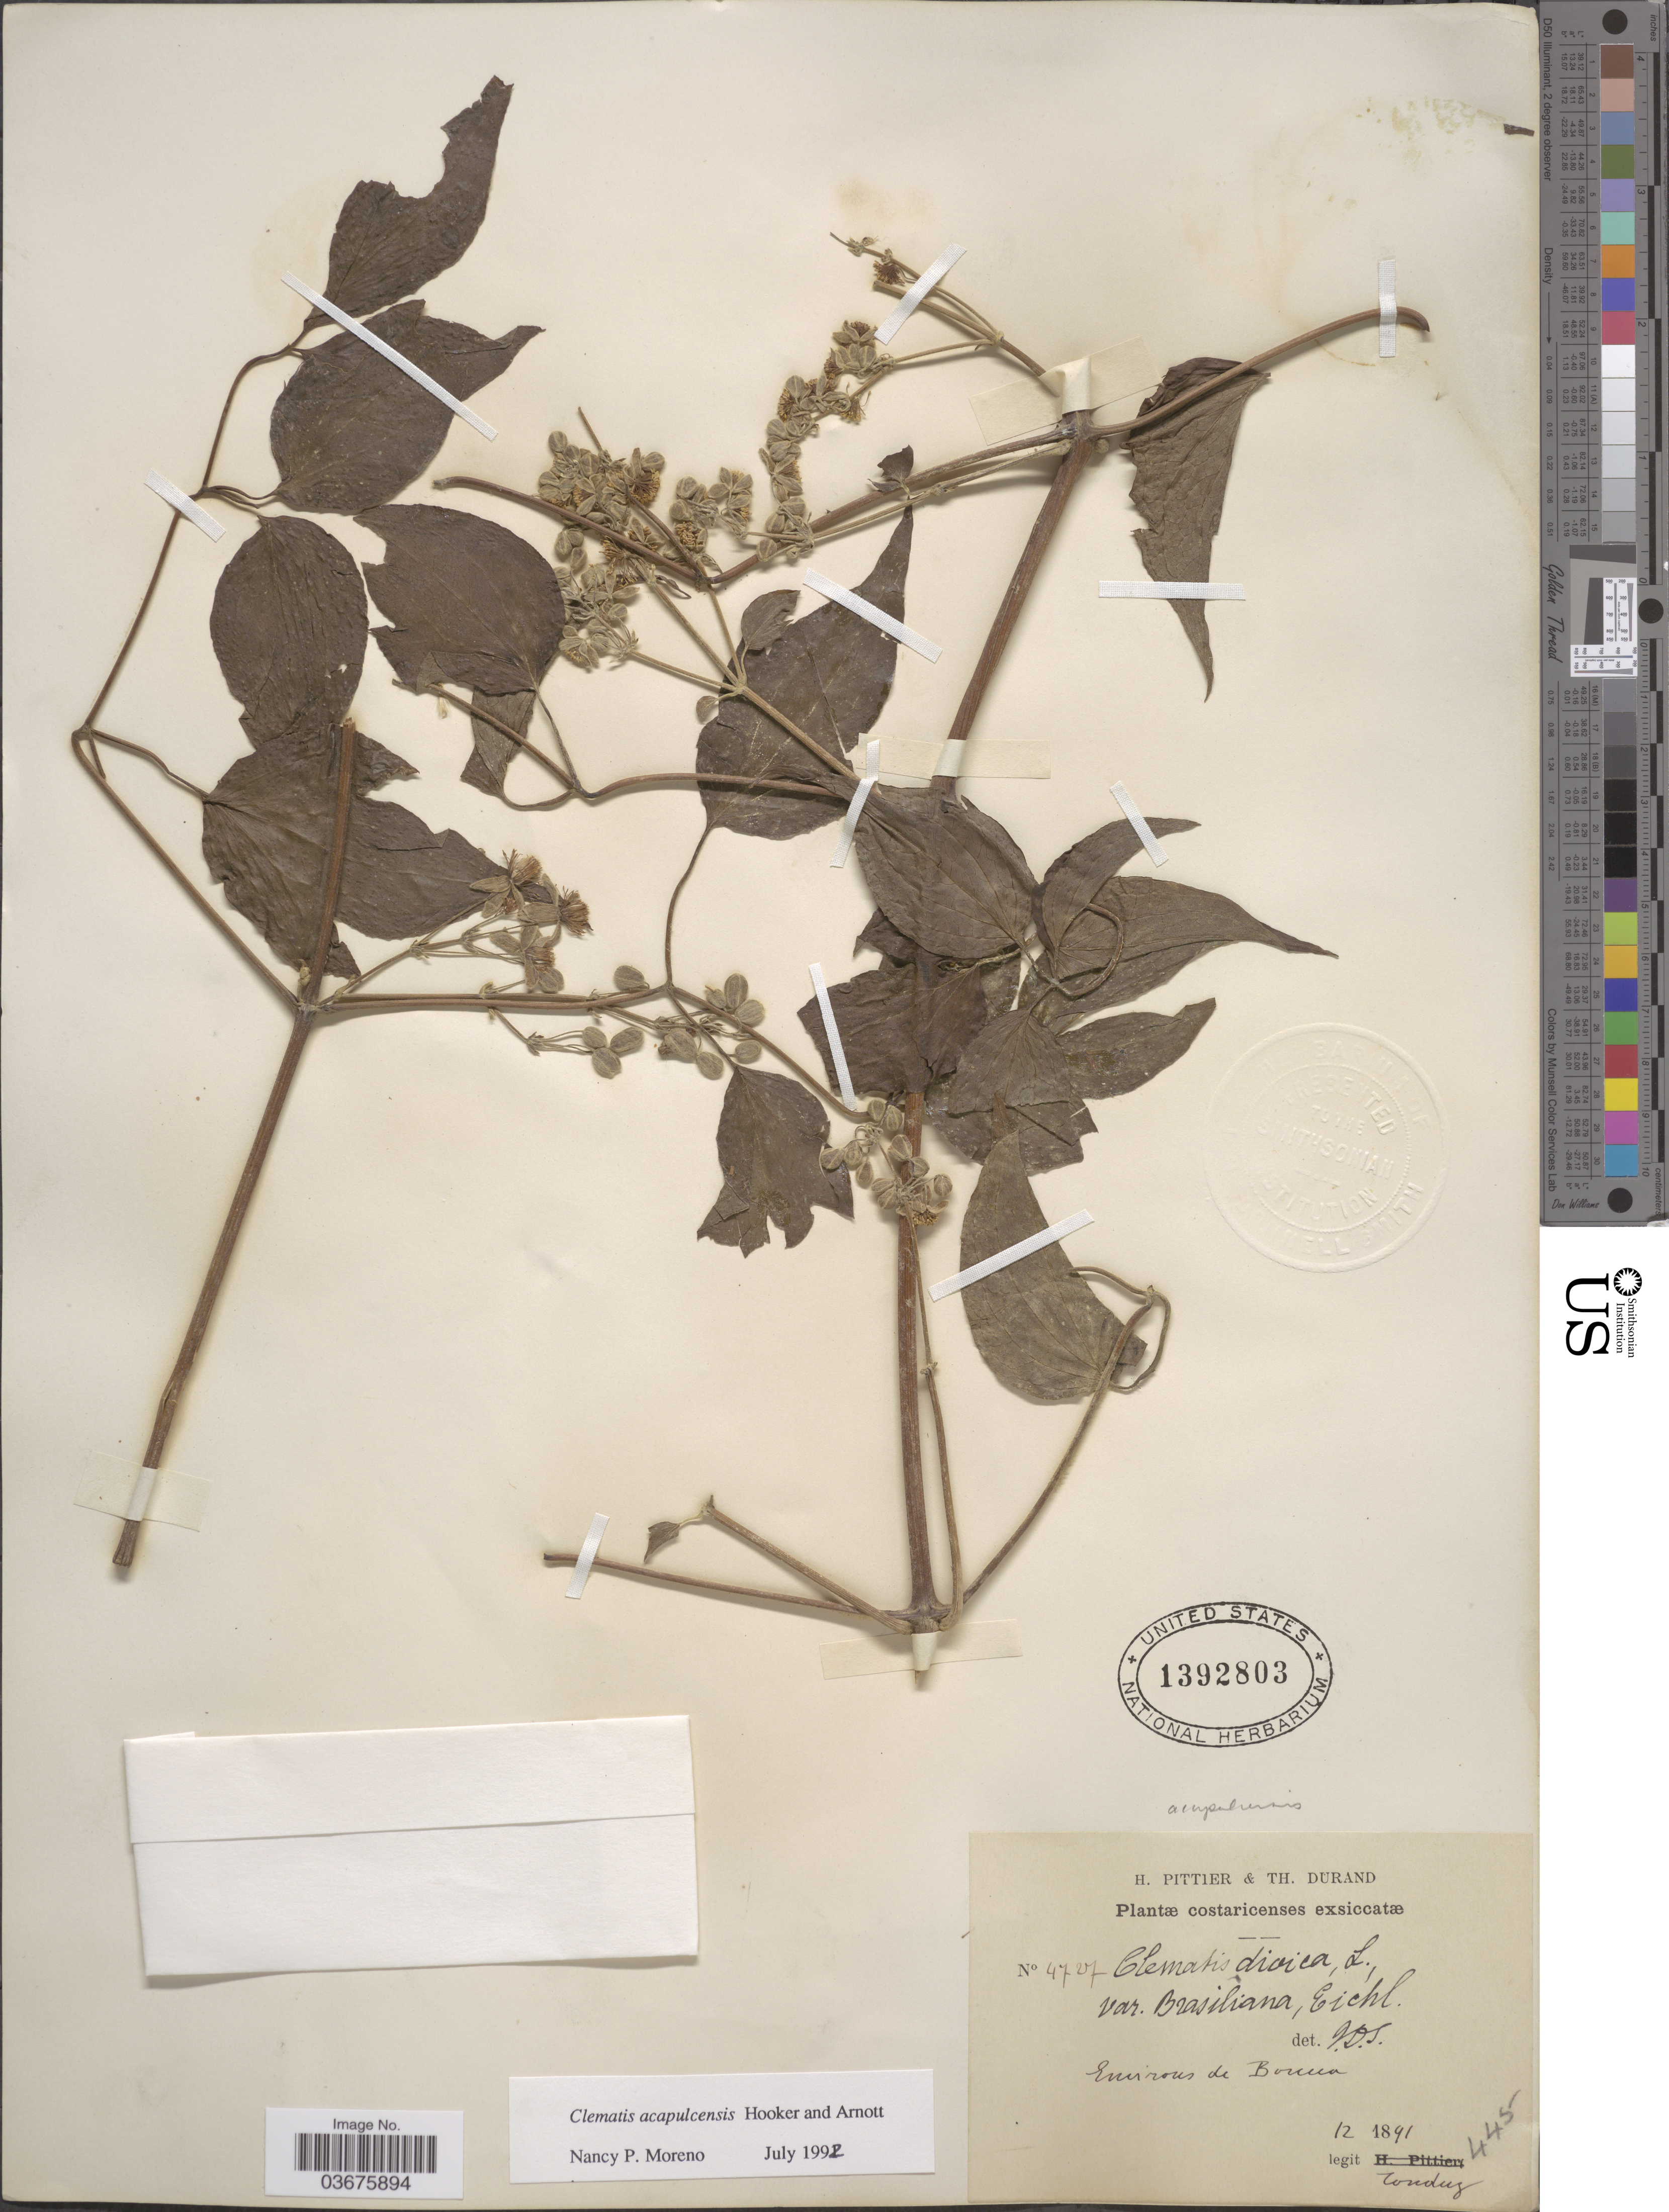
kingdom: Plantae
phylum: Tracheophyta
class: Magnoliopsida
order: Ranunculales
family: Ranunculaceae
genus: Clematis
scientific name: Clematis acapulcensis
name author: Hook. & Arn.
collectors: Tonduz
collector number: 4727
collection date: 1891-12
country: Costa Rica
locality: Environs de Boruca.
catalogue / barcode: US 1392803